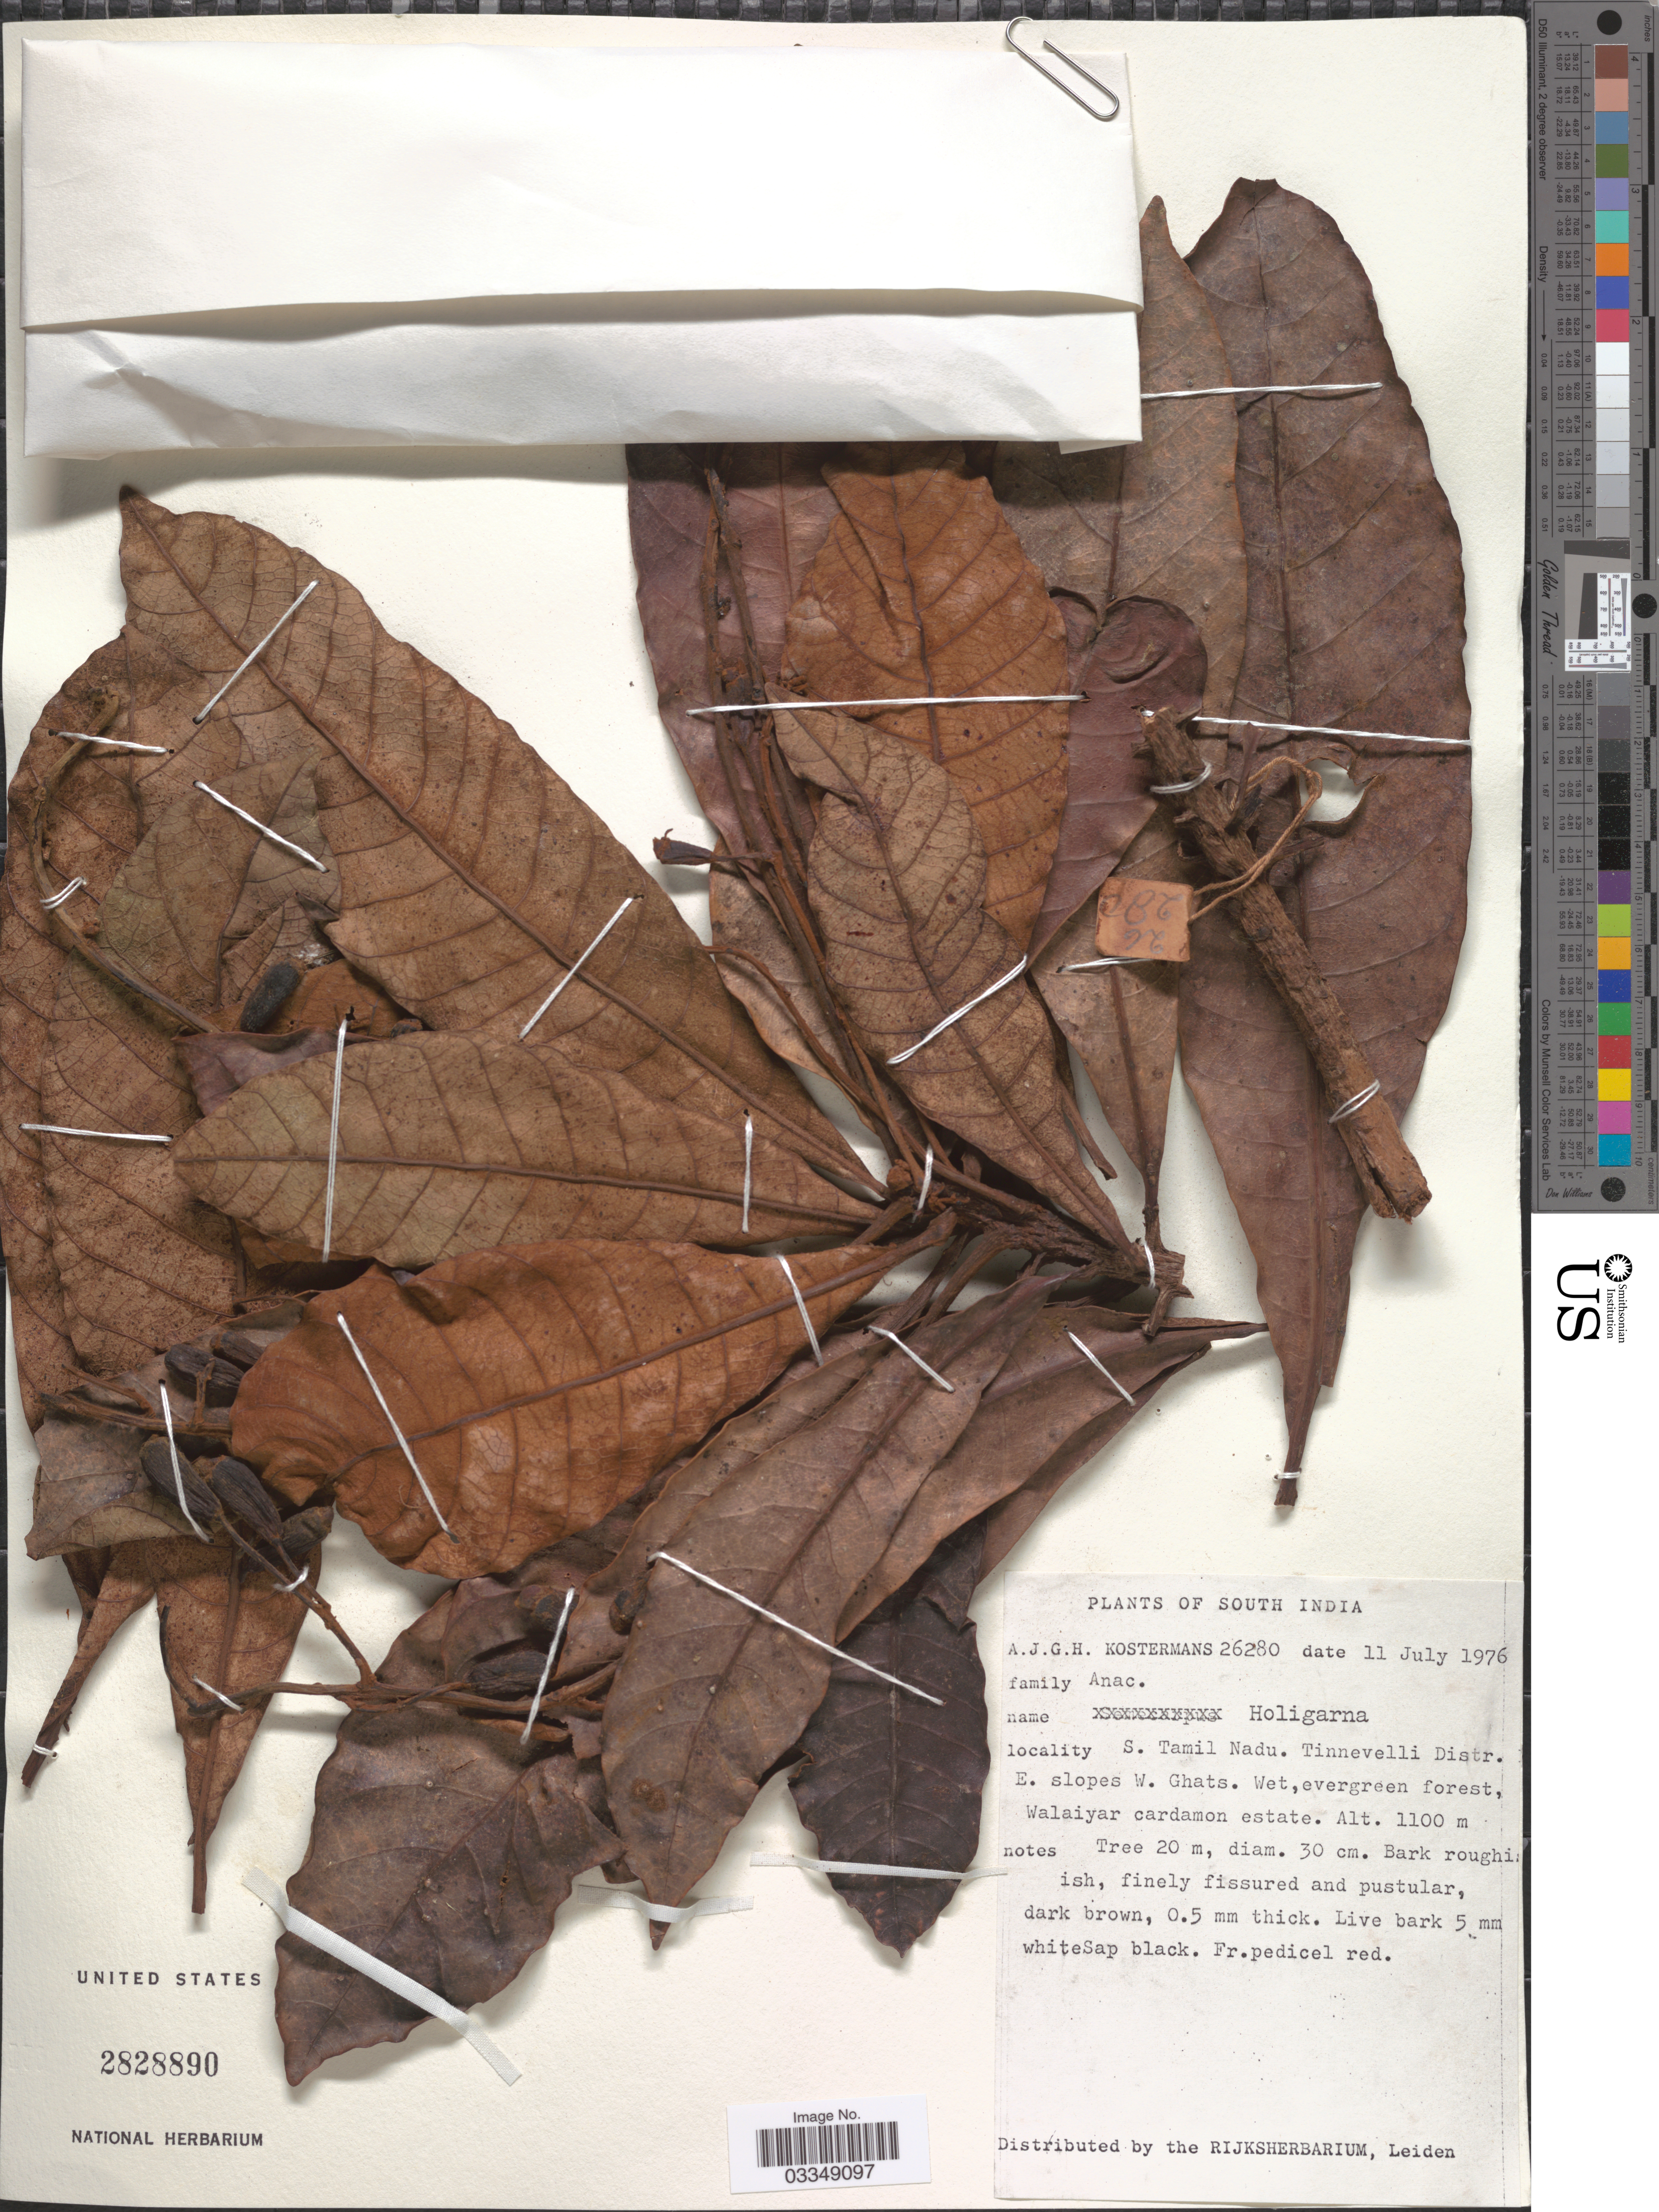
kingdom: Plantae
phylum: Tracheophyta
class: Magnoliopsida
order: Sapindales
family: Anacardiaceae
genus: Holigarna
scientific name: Holigarna sp.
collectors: A. J. G. Kostermans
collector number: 26280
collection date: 1976-07-11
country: India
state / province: Tamil Nadu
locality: South India. S. Tamil Nadu. Tinnevelli Distr. E. slopes of W. Ghats. Walaiyar cardamon Estate.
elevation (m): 1100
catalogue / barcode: US 2828890